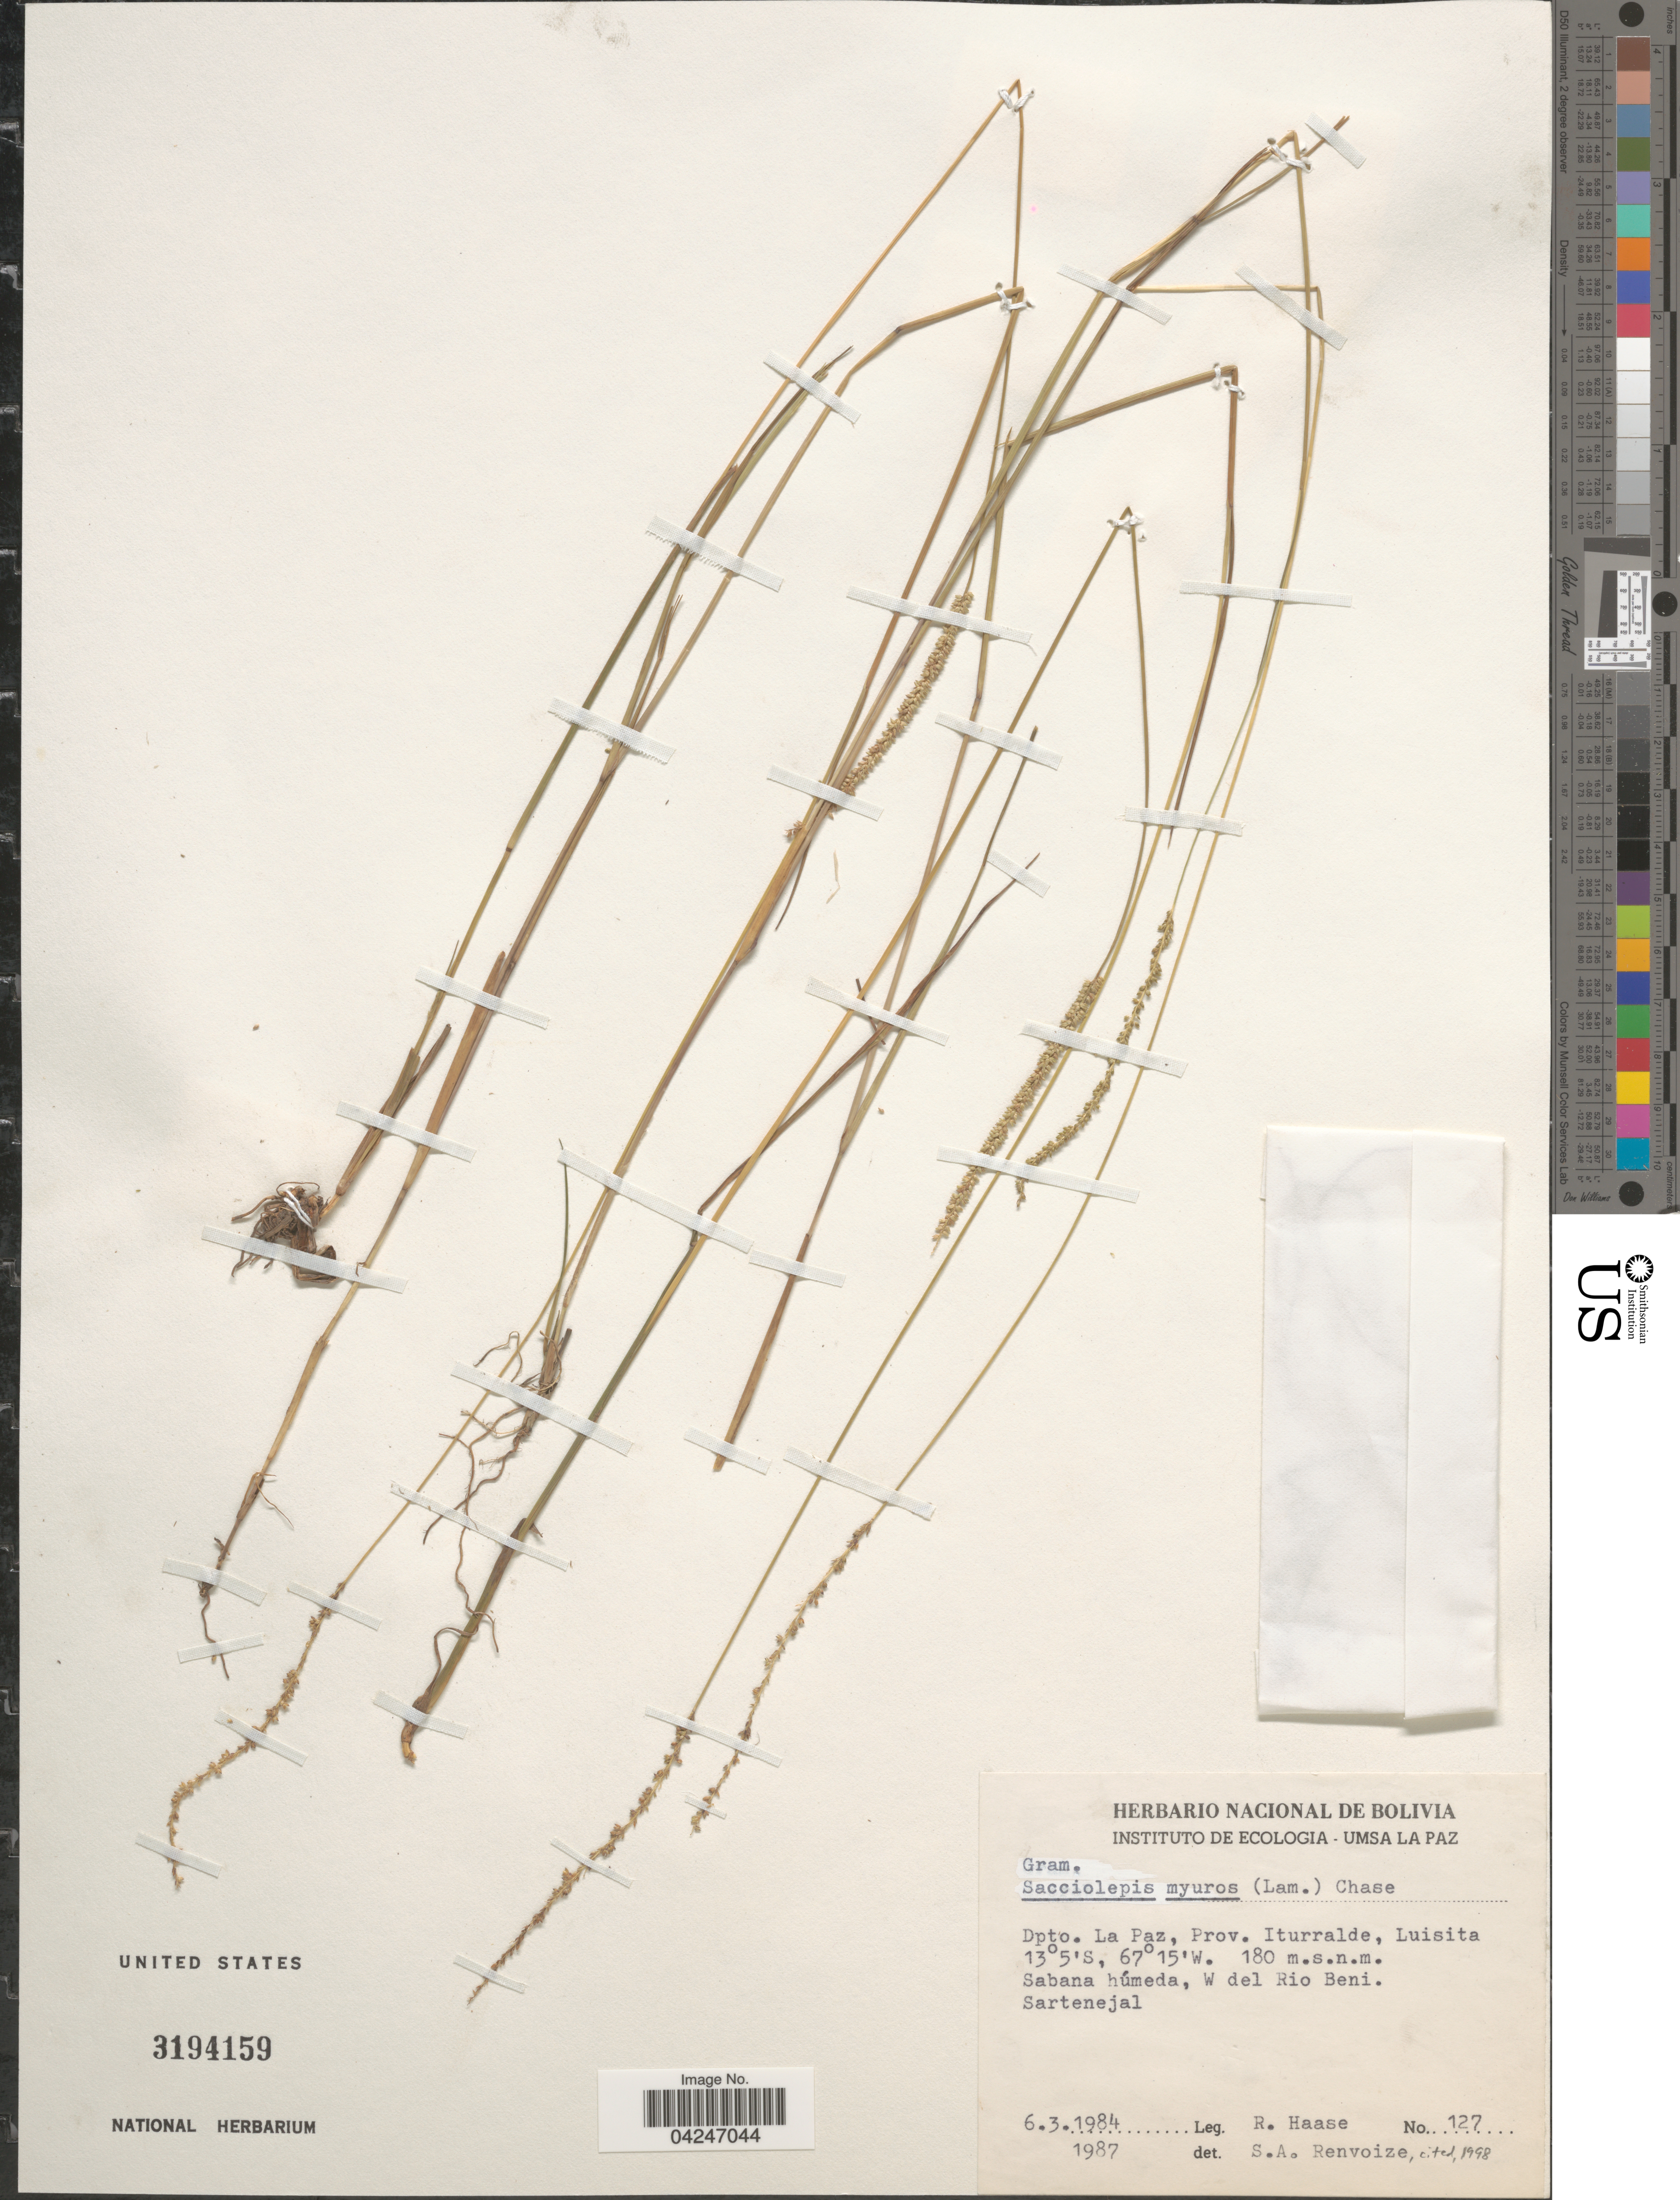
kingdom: Plantae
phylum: Tracheophyta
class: Liliopsida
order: Poales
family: Poaceae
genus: Sacciolepis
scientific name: Sacciolepis myuros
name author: (Lam.) Chase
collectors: R. Haase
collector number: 127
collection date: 1984-03-06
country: Bolivia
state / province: La Paz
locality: Dpto. La Paz, Prov. Iturralde, Luisita. Sabana húmeda, W del Rio Beni. Sartenejal.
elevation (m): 180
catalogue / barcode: US 3194159